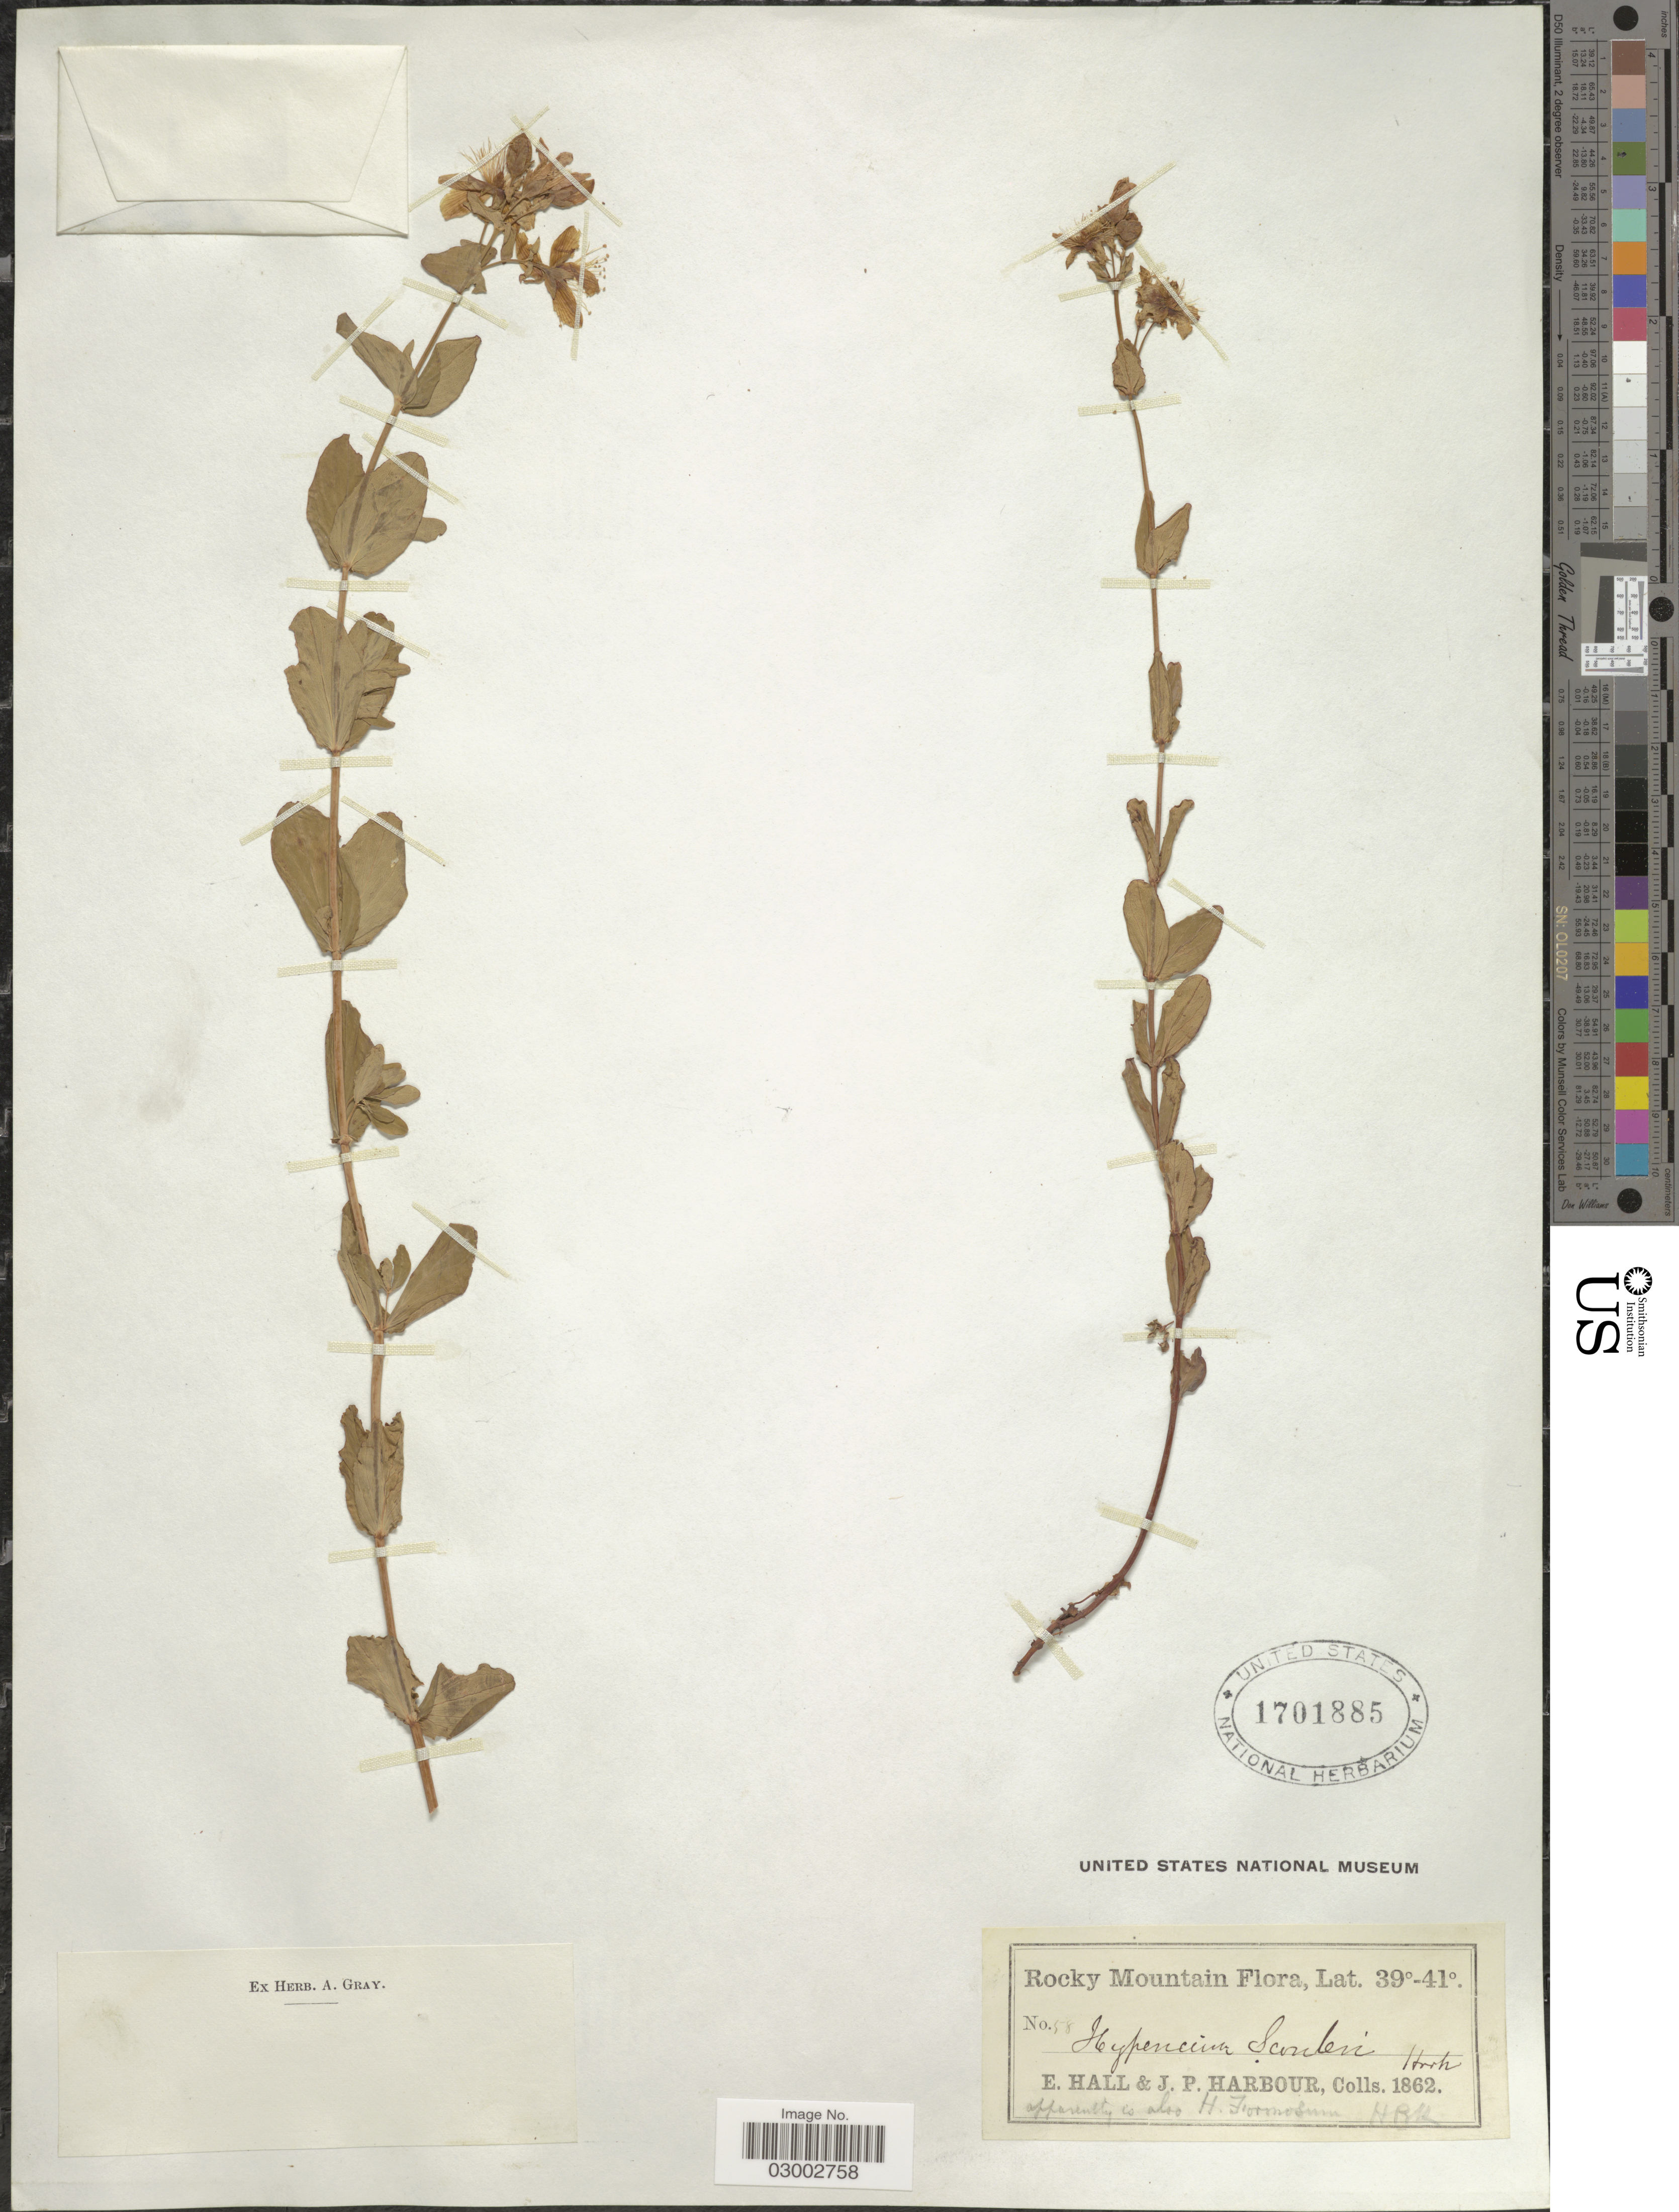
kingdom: Plantae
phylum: Tracheophyta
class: Magnoliopsida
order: Malpighiales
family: Hypericaceae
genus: Hypericum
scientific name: Hypericum scouleri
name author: Hook.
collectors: E. Hall & J. Harbour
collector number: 58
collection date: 1862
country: United States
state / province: Colorado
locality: Rocky Mtns.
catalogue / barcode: US 1701885